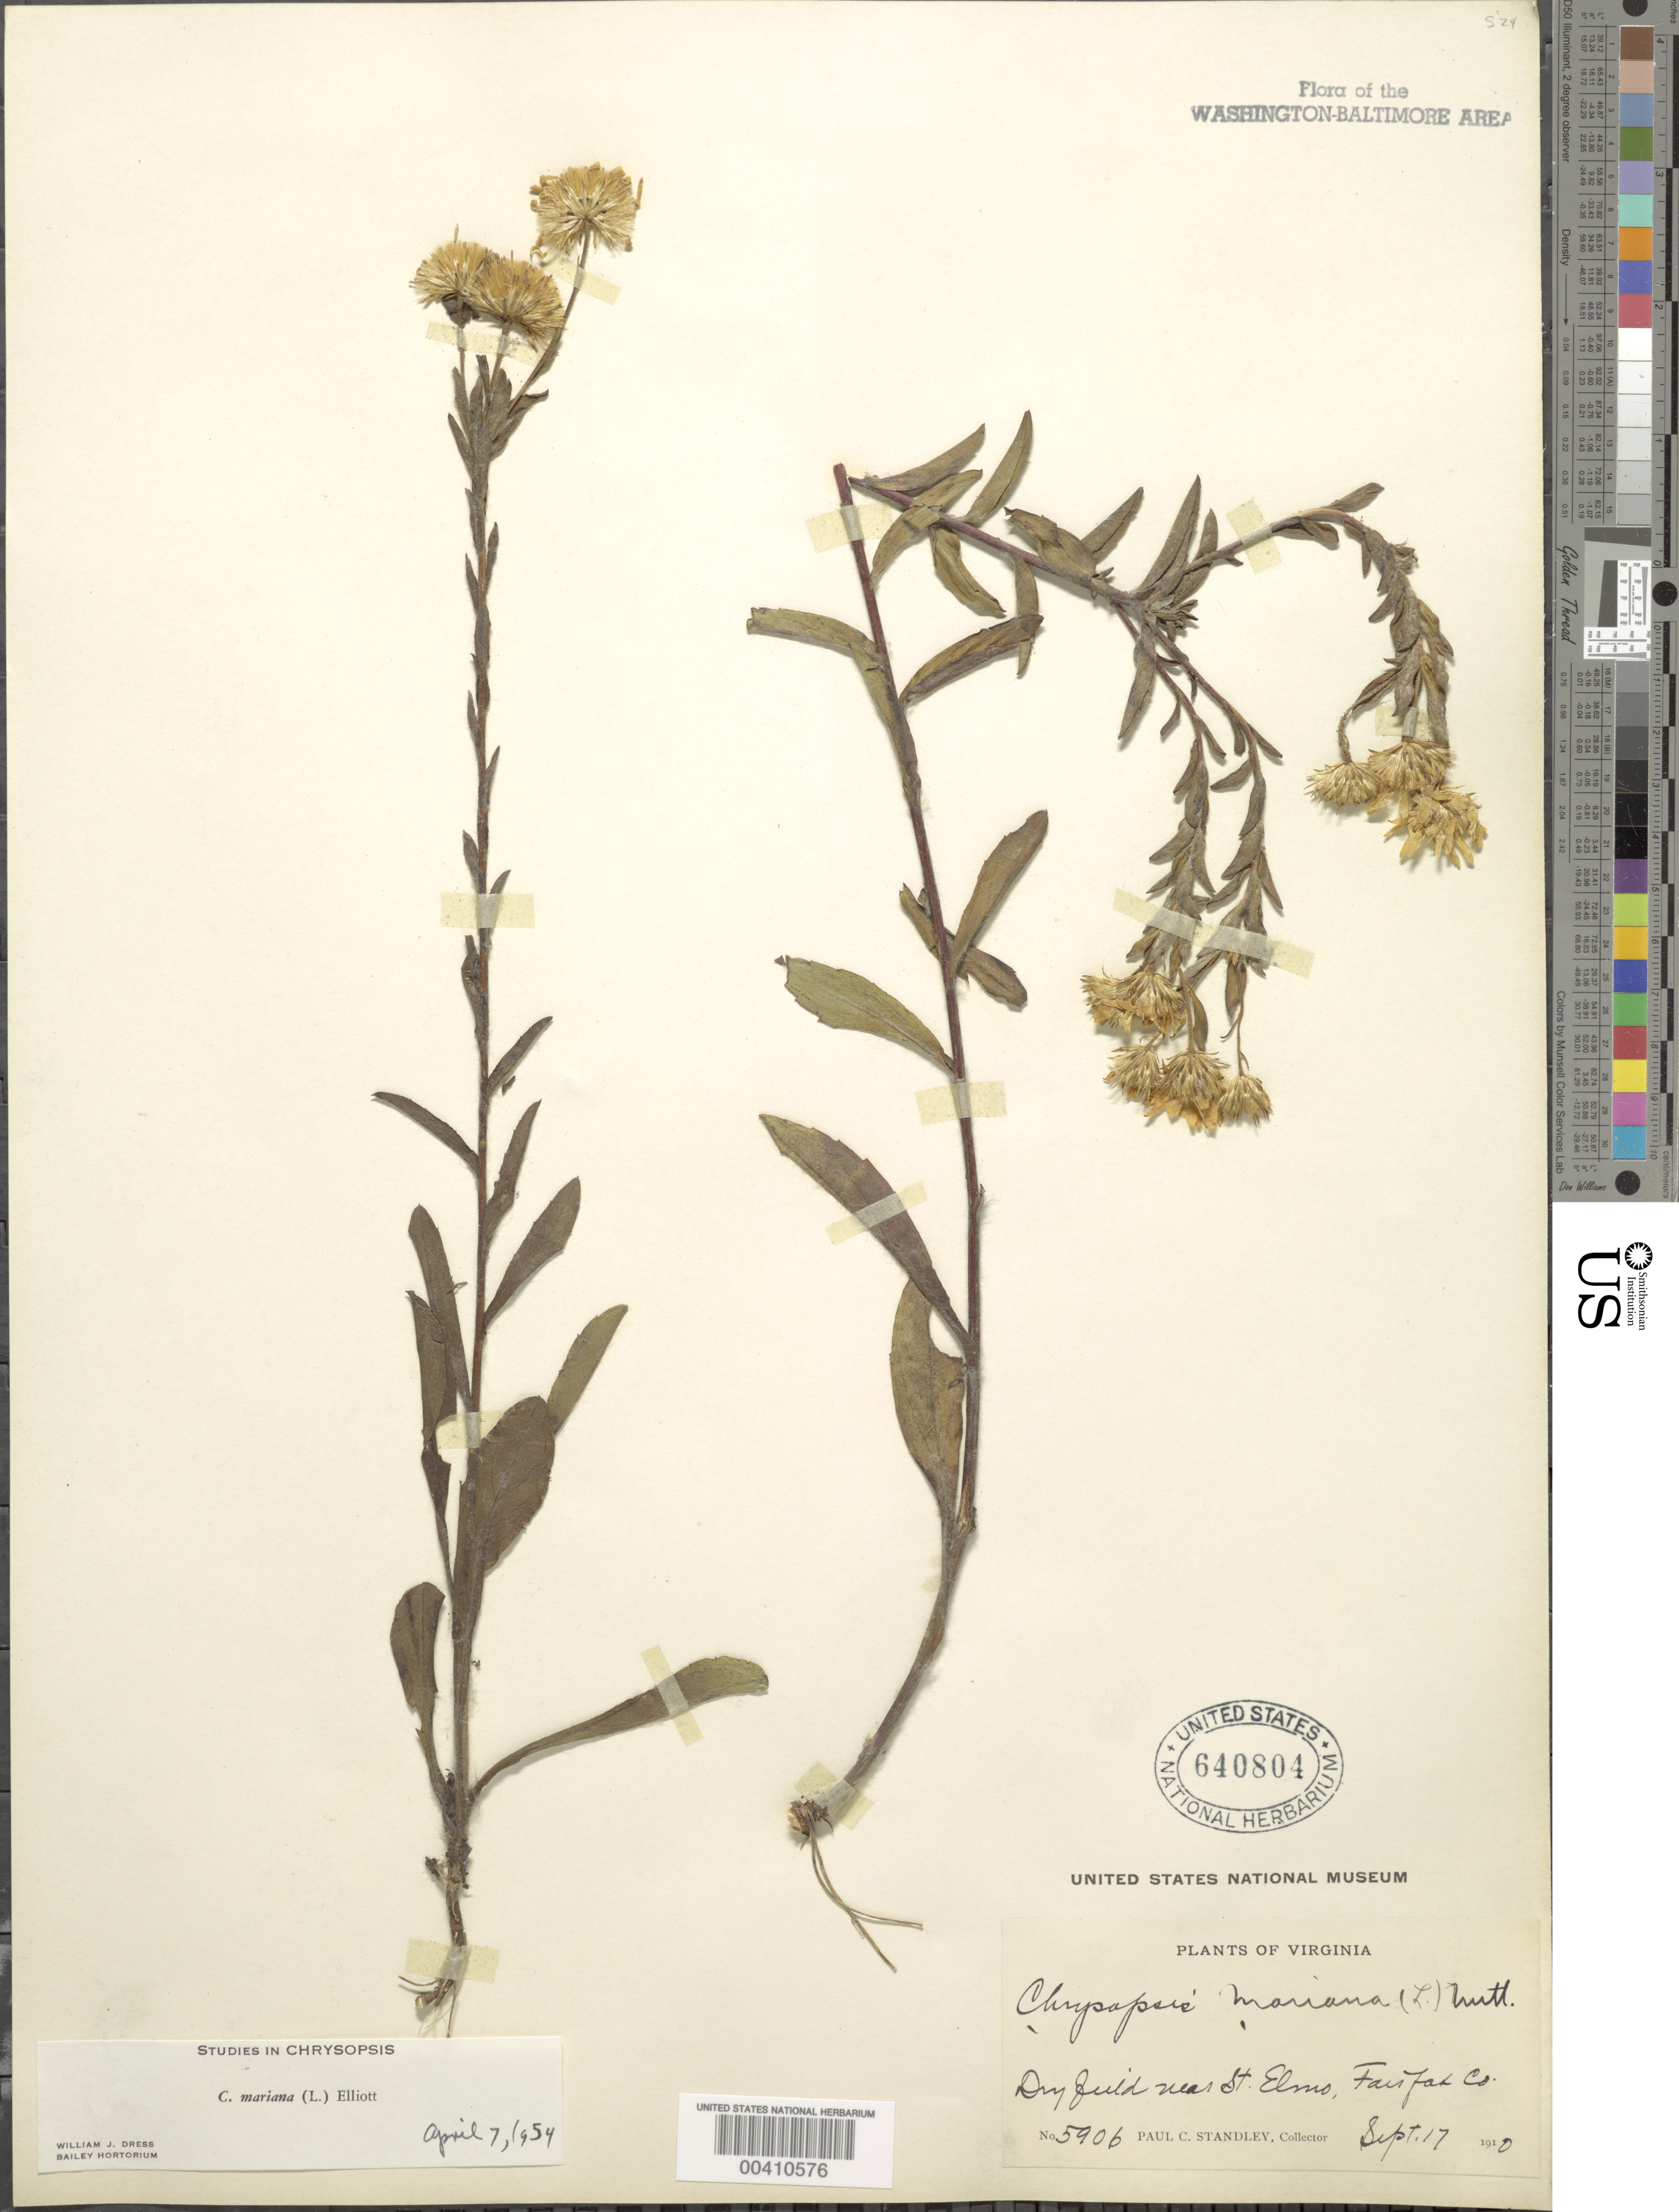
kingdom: Plantae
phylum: Tracheophyta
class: Magnoliopsida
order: Asterales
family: Asteraceae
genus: Chrysopsis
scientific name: Chrysopsis mariana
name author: (L.) Elliott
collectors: P. C. Standley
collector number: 5906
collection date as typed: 17 Sep 1910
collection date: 1910-09-17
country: United States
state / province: Virginia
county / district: Fairfax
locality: St Elmo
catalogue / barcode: US 640804